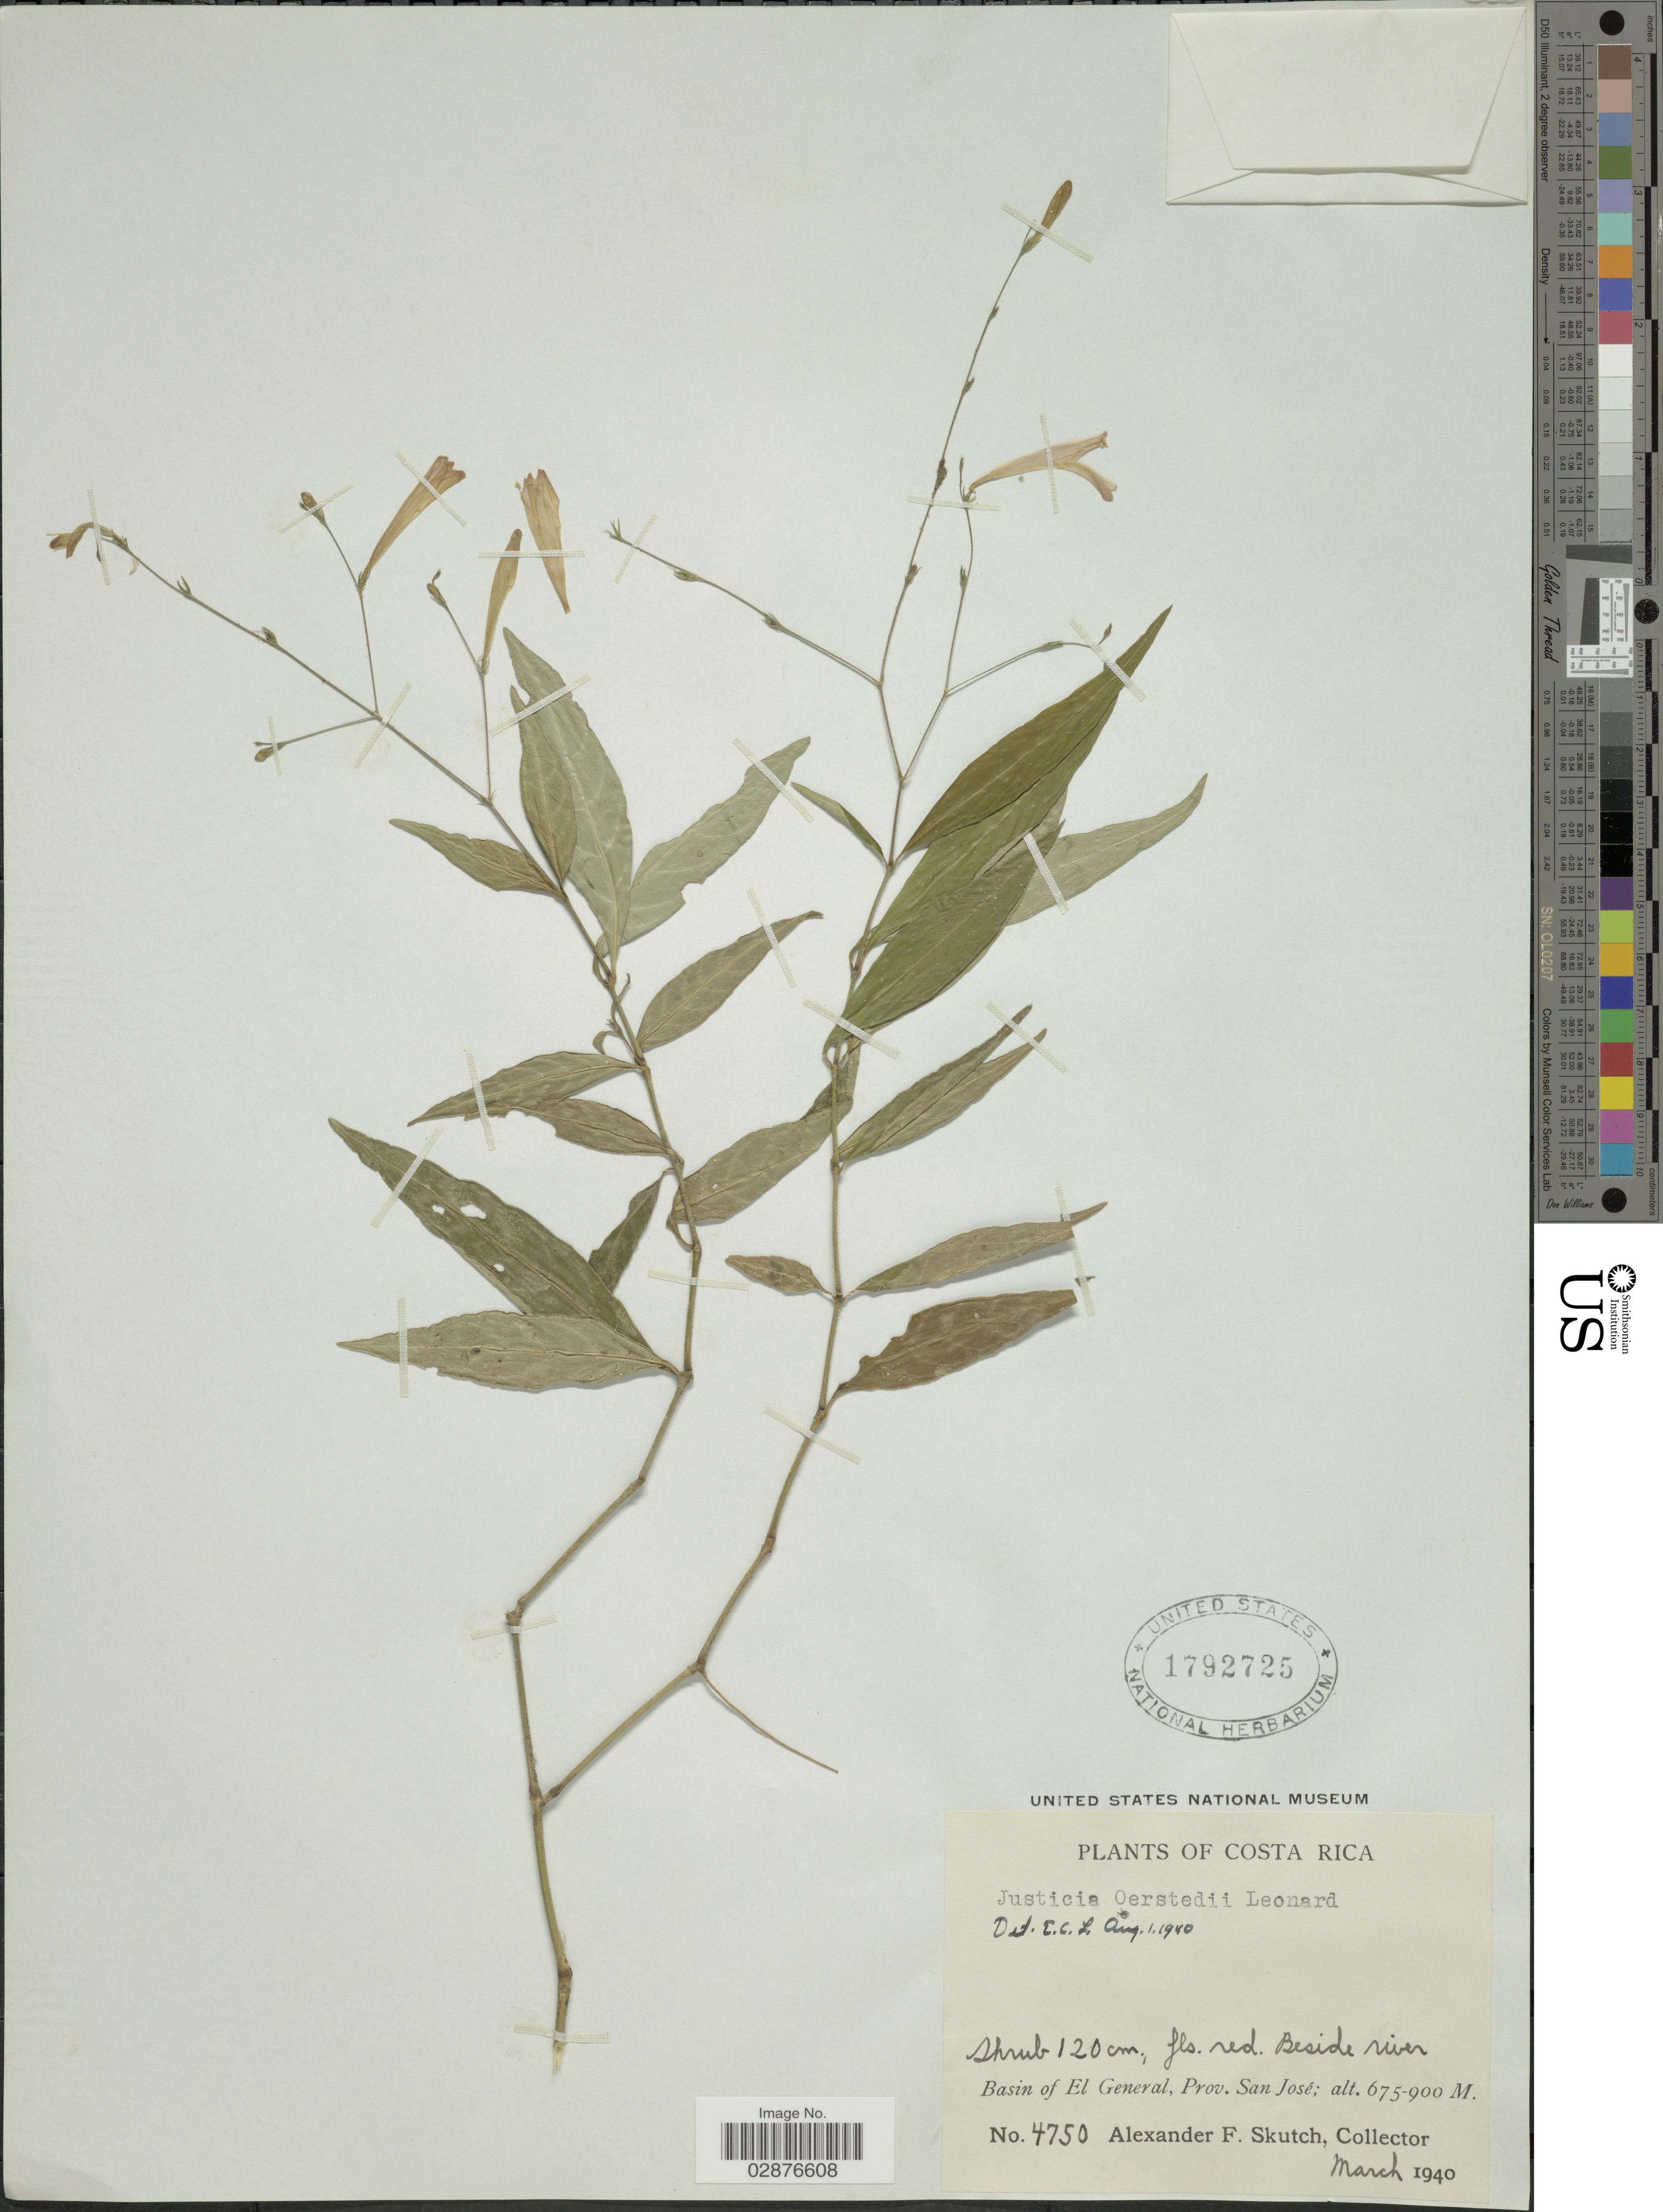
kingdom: Plantae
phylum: Tracheophyta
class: Magnoliopsida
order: Lamiales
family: Acanthaceae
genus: Justicia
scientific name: Justicia oerstedii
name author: Leonard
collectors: A. F. Skutch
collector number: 4750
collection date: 1940-03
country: Costa Rica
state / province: San José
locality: Basin of El General.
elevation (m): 675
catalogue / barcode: US 1792725